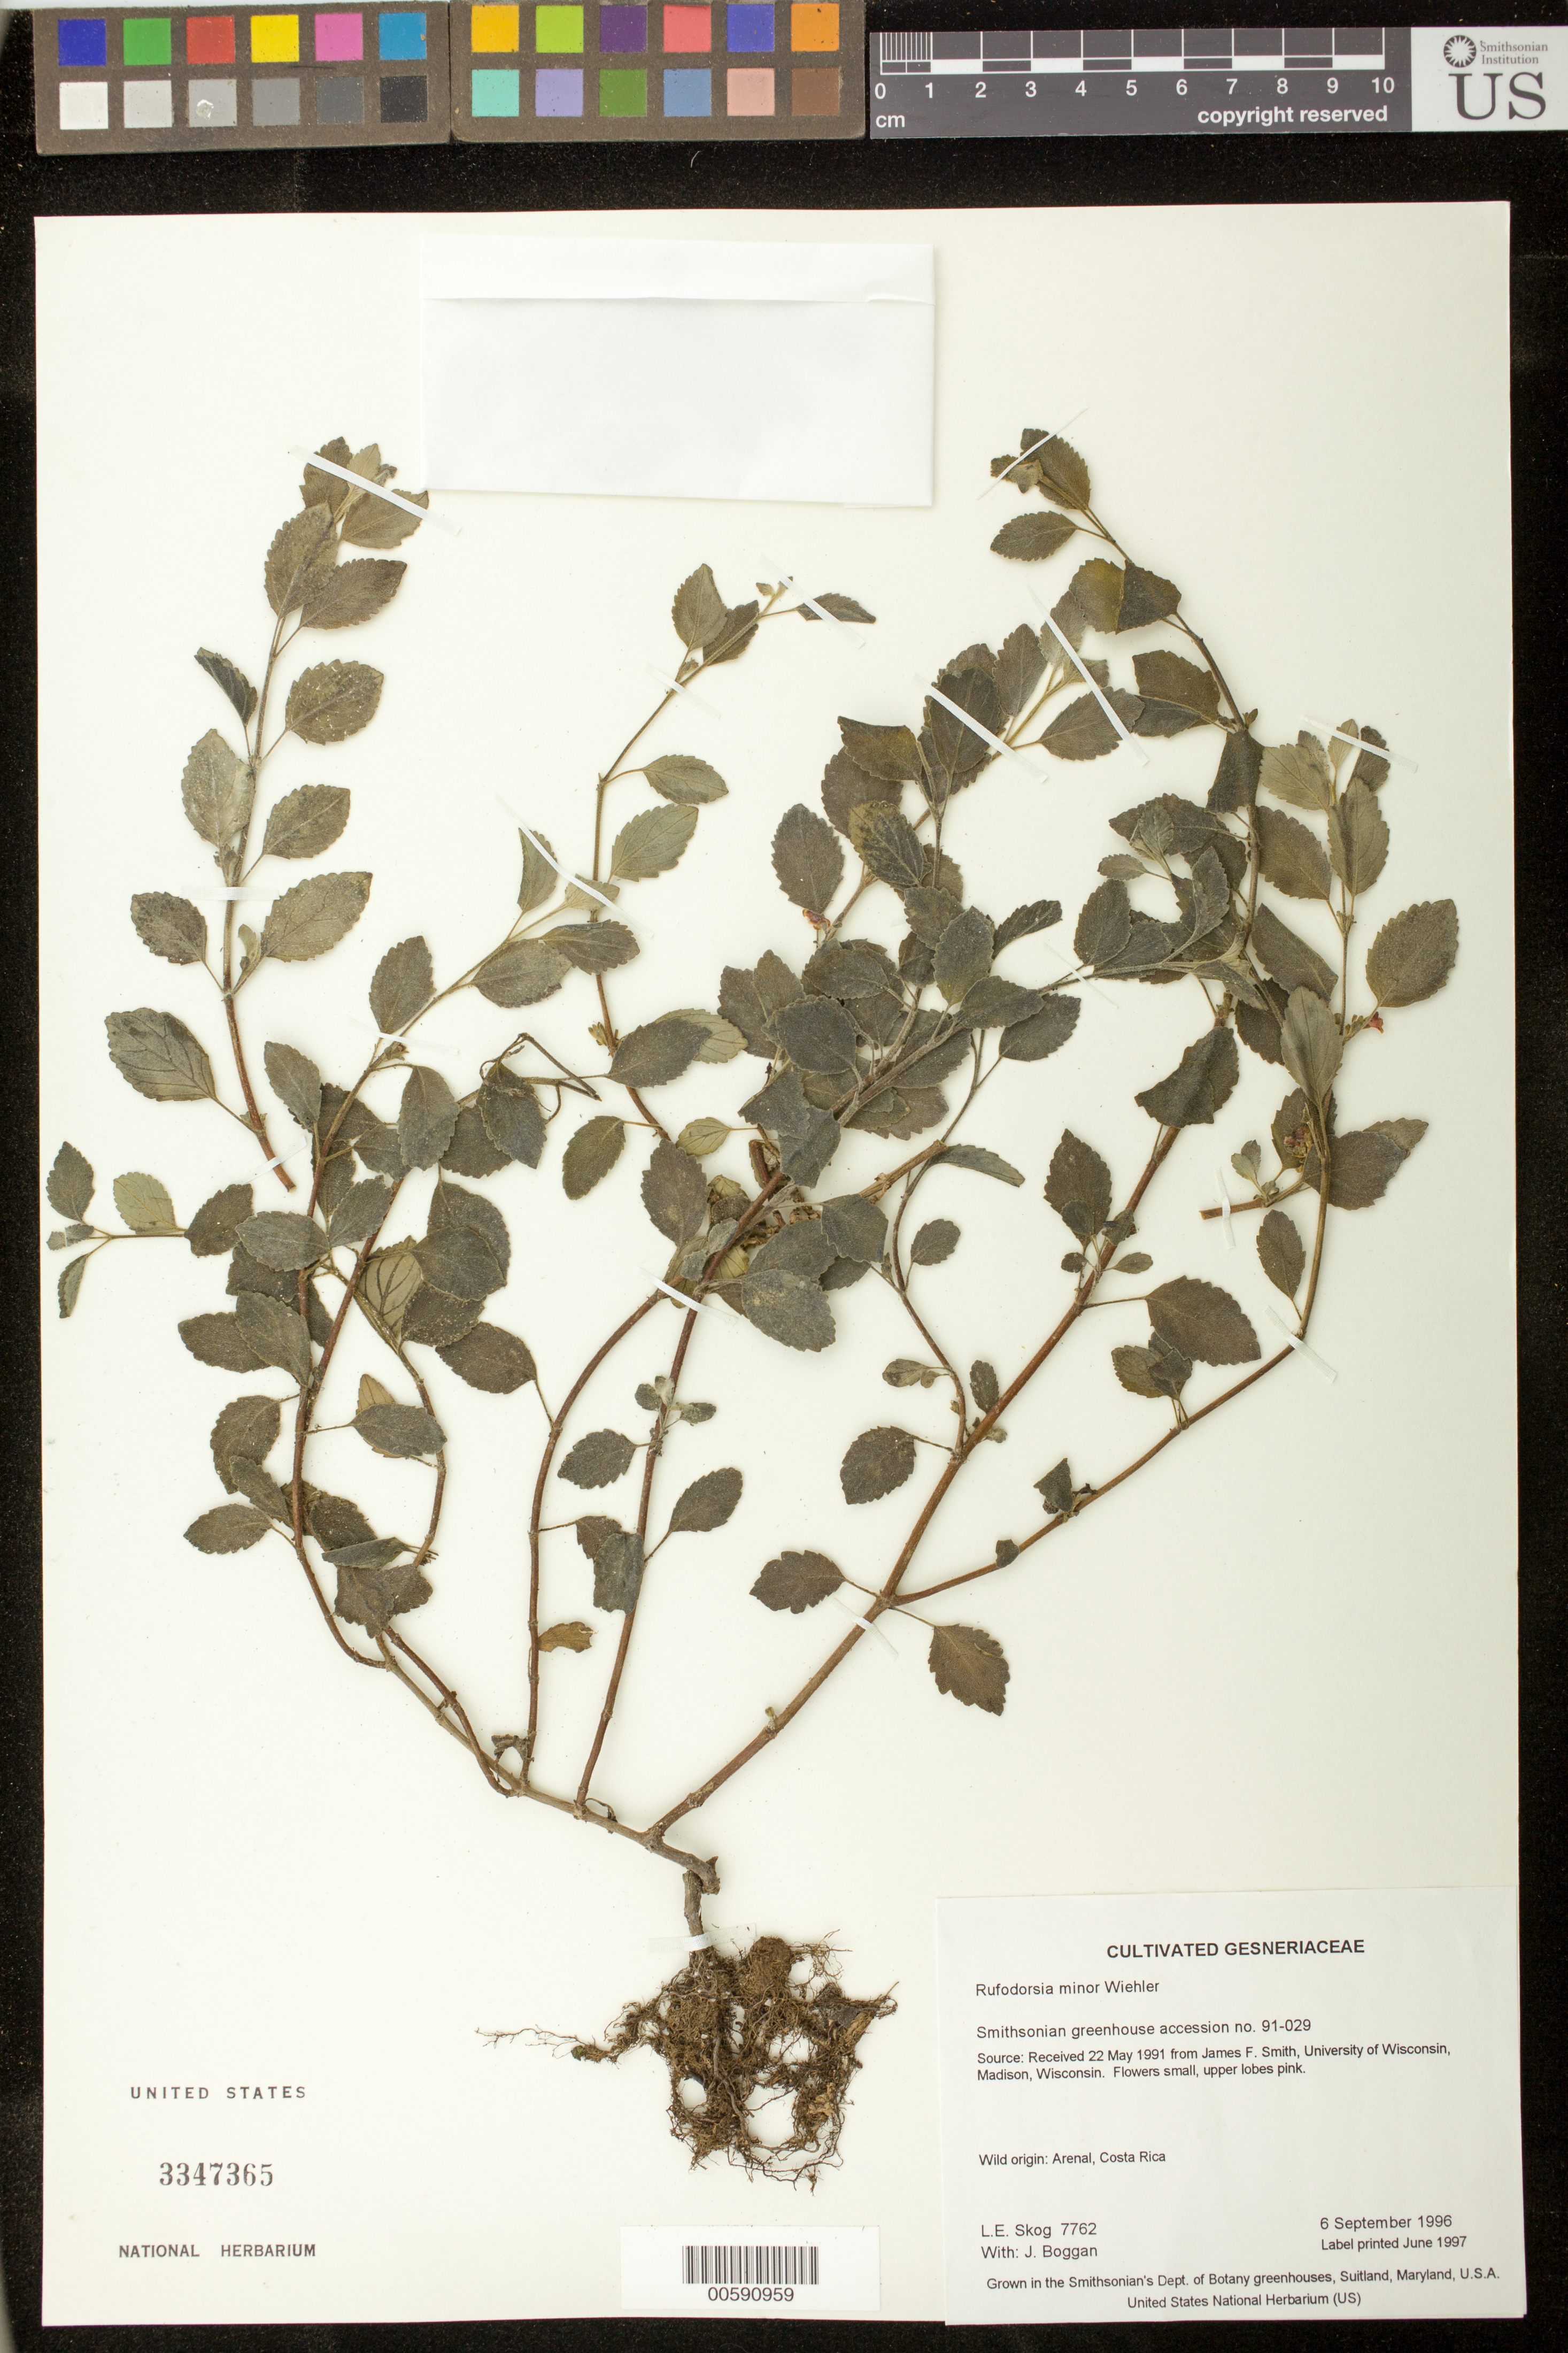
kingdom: Plantae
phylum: Tracheophyta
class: Magnoliopsida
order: Lamiales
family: Gesneriaceae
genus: Rufodorsia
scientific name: Rufodorsia minor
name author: Wiehler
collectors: L. E. Skog & J. K. Boggan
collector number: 7762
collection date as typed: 06 Sep 1996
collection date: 1996-09-06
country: Costa Rica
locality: Grown in the Smithsonian's Dept. of Botany greenhouses, Suitland, Maryland, U.S.A.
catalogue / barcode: US 3347365